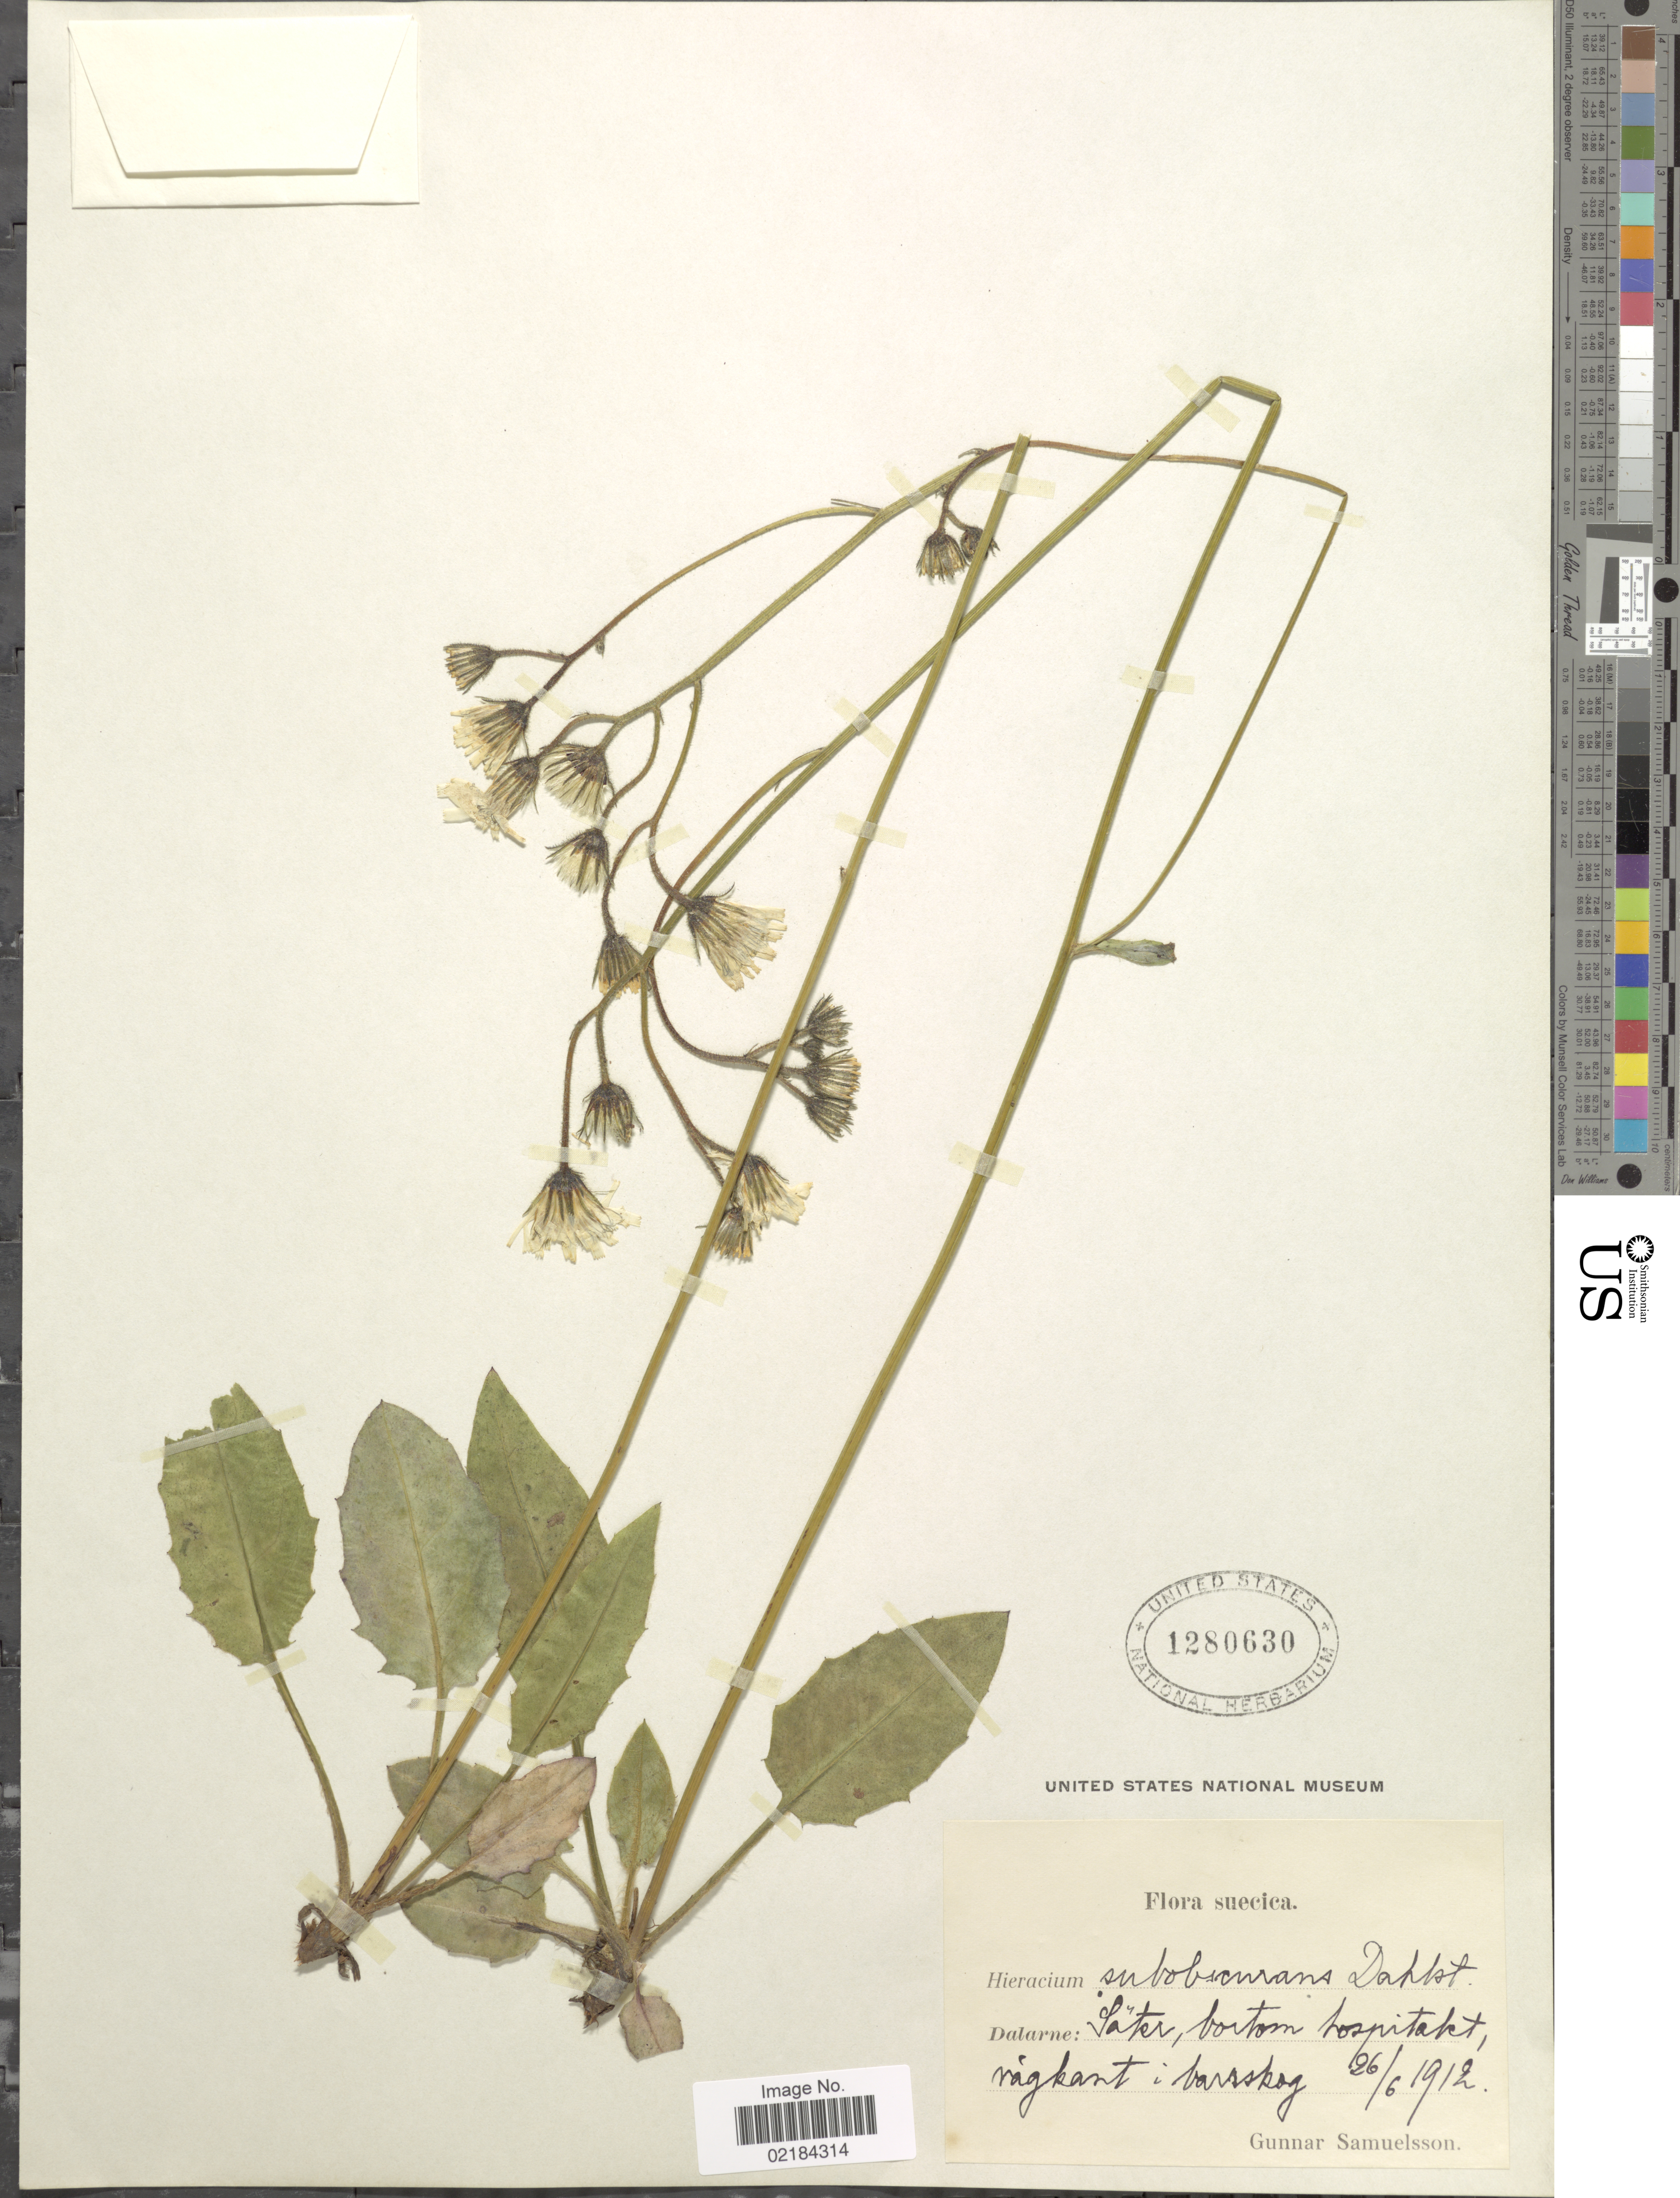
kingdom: Plantae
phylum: Tracheophyta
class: Magnoliopsida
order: Asterales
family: Asteraceae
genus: Hieracium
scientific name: Hieracium subobscurans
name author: (Dahlst.) Dahlst.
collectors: G. Samuelsson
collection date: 1912-06-26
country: Sweden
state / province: Dalarna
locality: Suecica. Dalarne: Säter, bortom hospitalet vagkant barrskog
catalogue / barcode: US 1280630